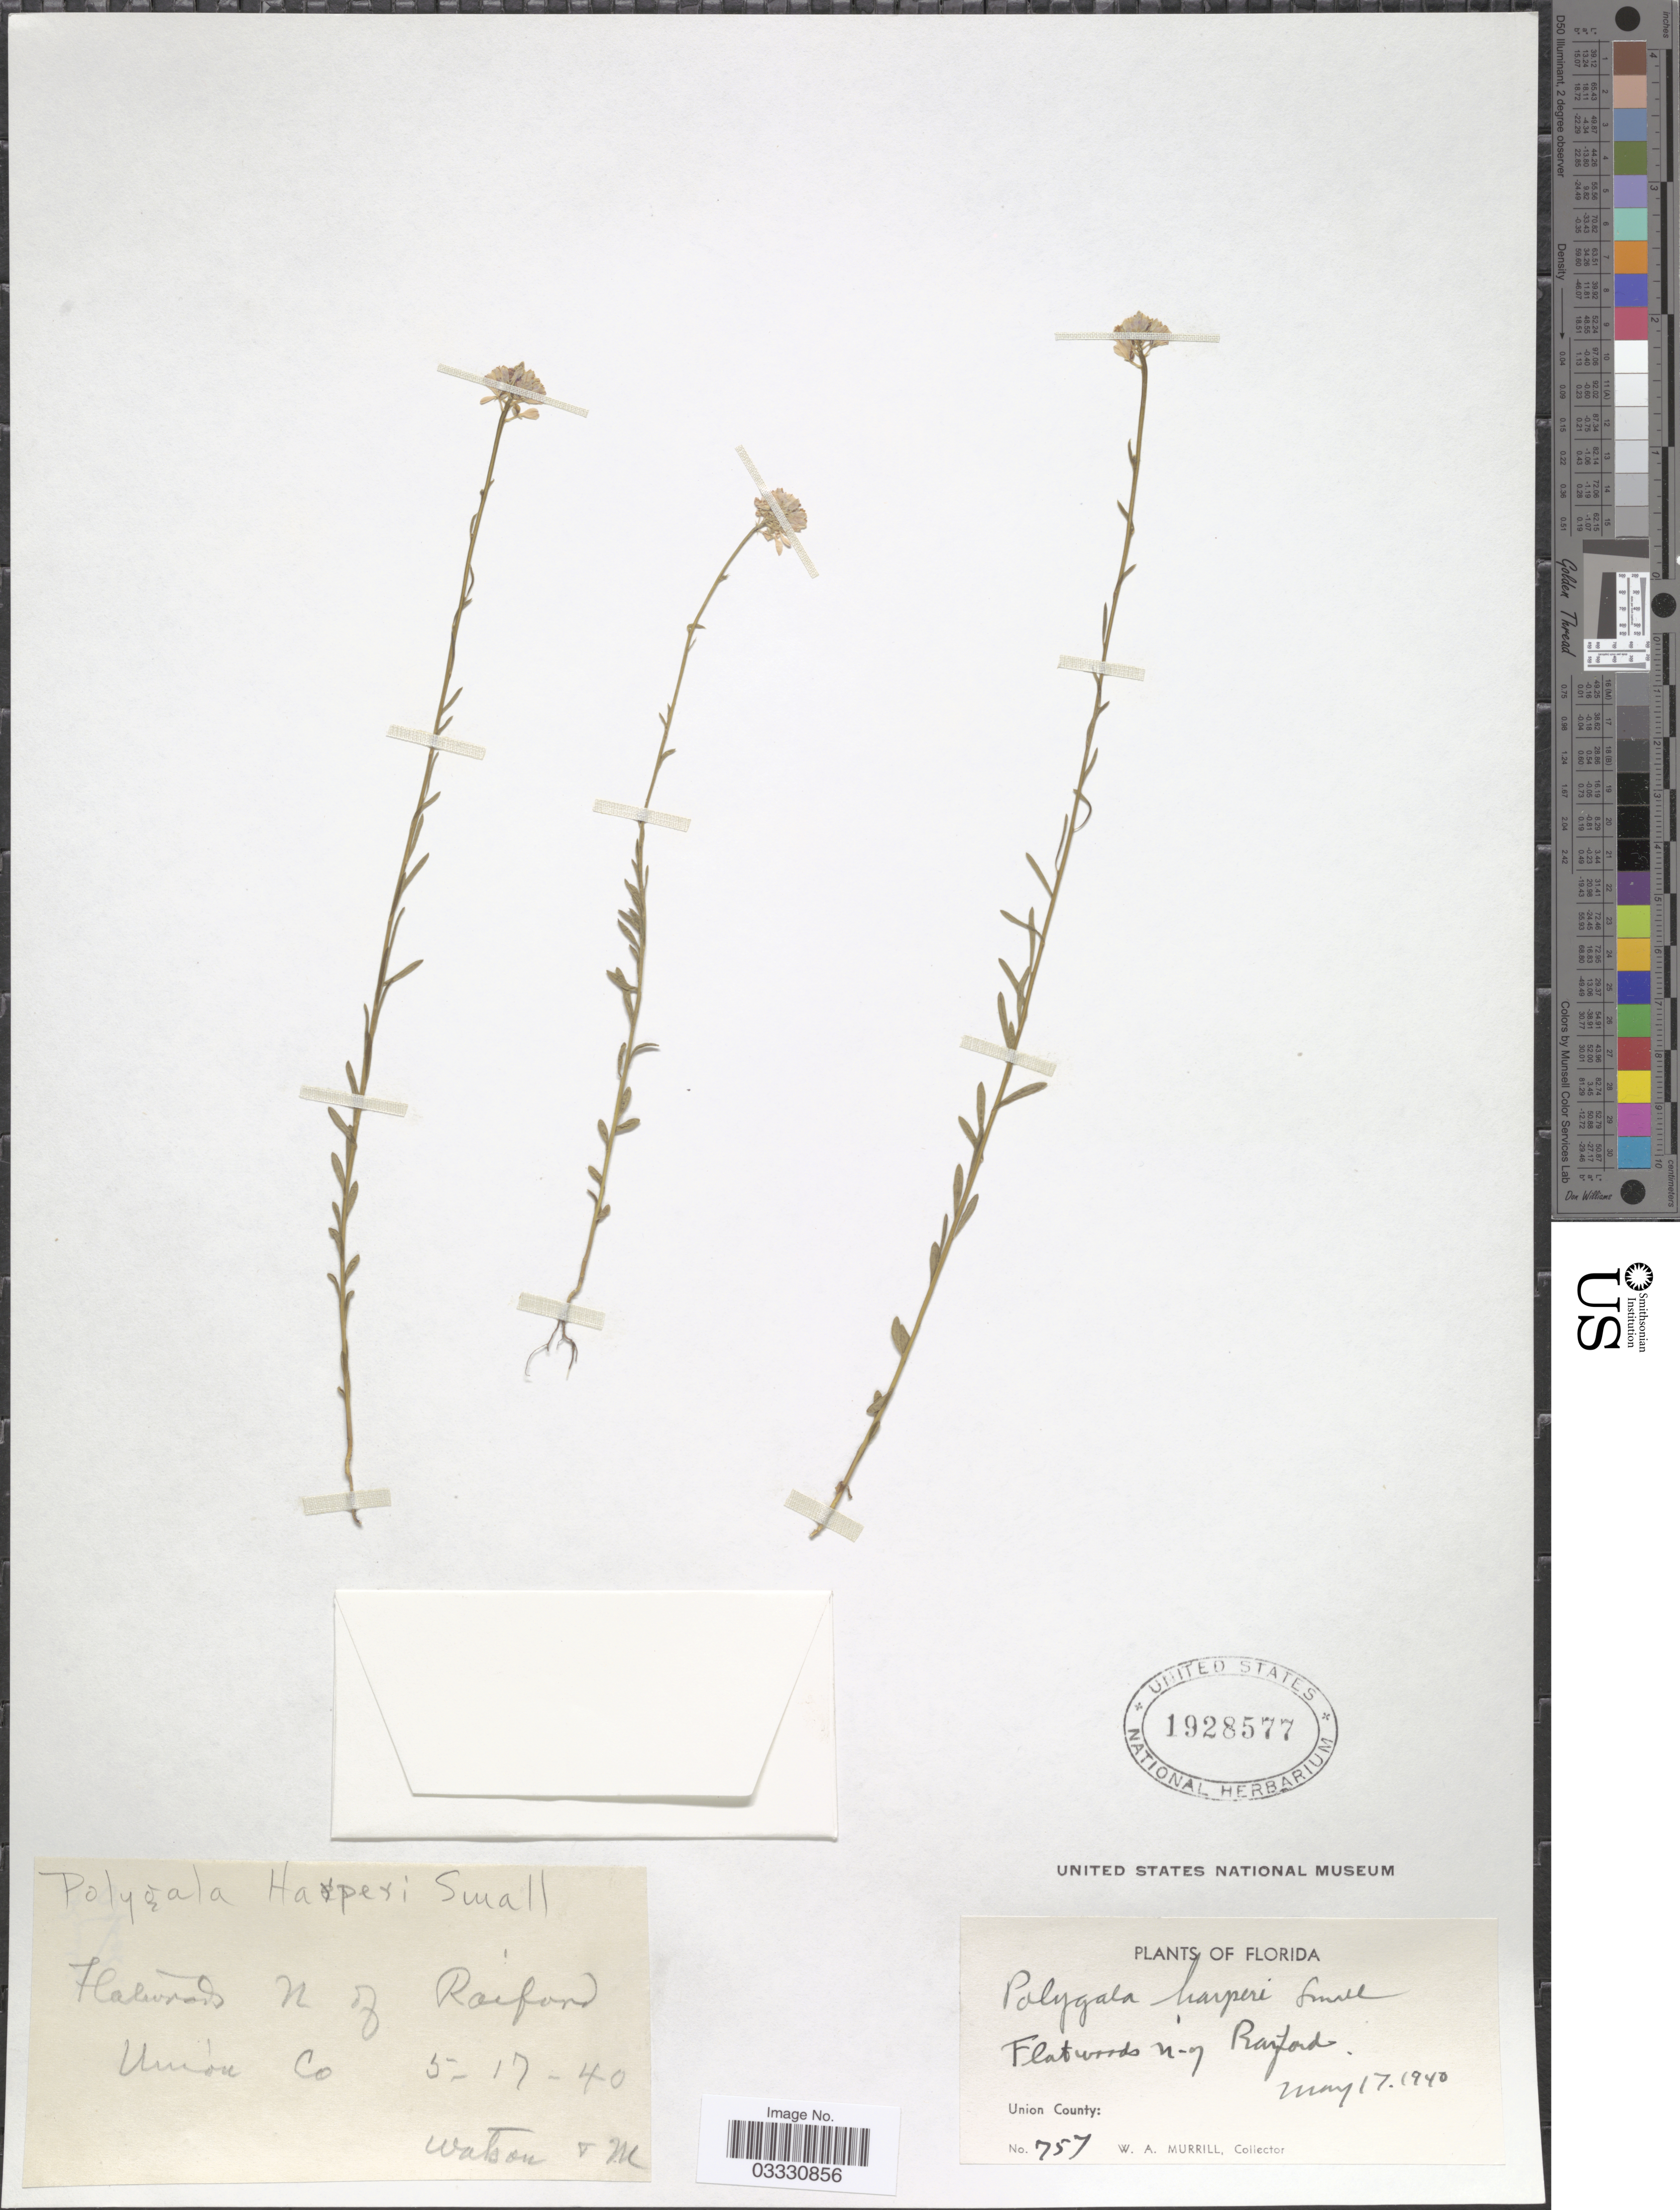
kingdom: Plantae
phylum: Tracheophyta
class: Magnoliopsida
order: Fabales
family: Polygalaceae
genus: Polygala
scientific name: Polygala harperi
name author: Small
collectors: W. A. Murrill & -- Watson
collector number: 757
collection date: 1940-05-17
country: United States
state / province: Florida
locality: Flatwoods n-of Raiford. Union County.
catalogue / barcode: US 1928577